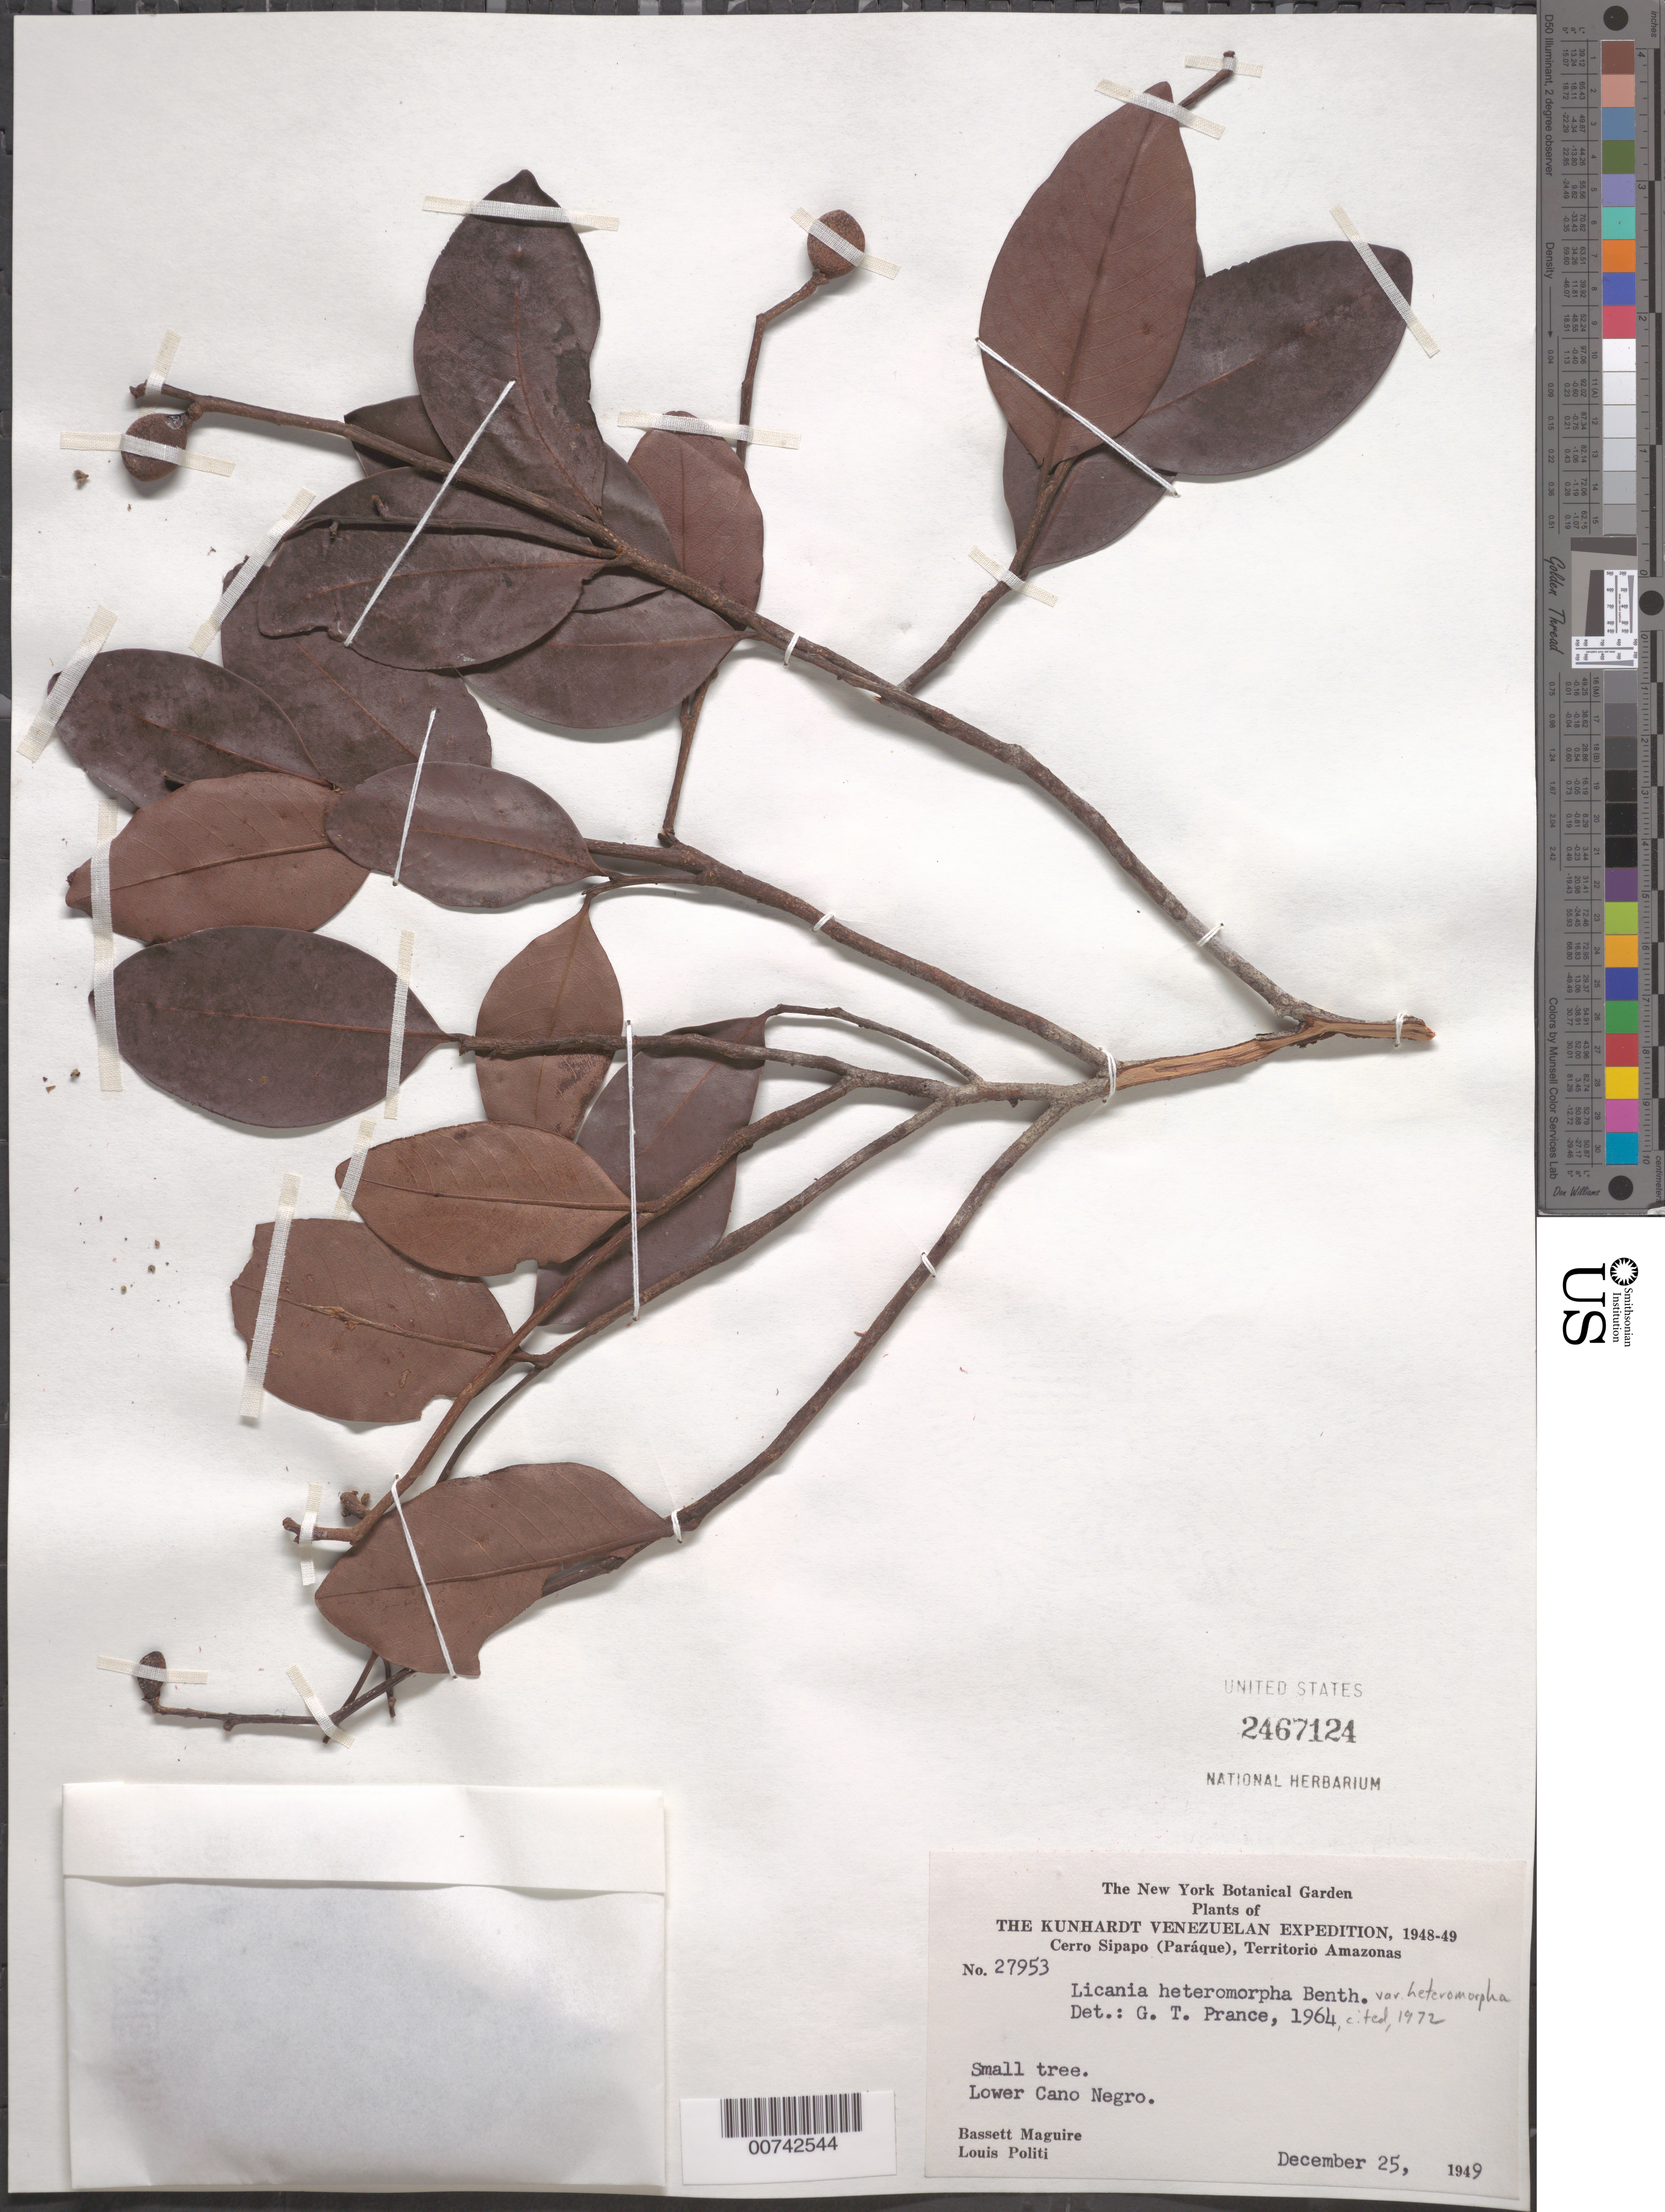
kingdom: Plantae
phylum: Tracheophyta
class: Magnoliopsida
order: Malpighiales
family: Chrysobalanaceae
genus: Hymenopus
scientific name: Hymenopus heteromorphus var. heteromorphus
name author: (Benth.) Sothers & Prance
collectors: B. Maguire & L. Politi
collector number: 27953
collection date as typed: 25-Dec-49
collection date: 1949-12-25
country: Venezuela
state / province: Amazonas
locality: Cerro Sipapo (Paráque), Caño Negro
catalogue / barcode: US 2467124